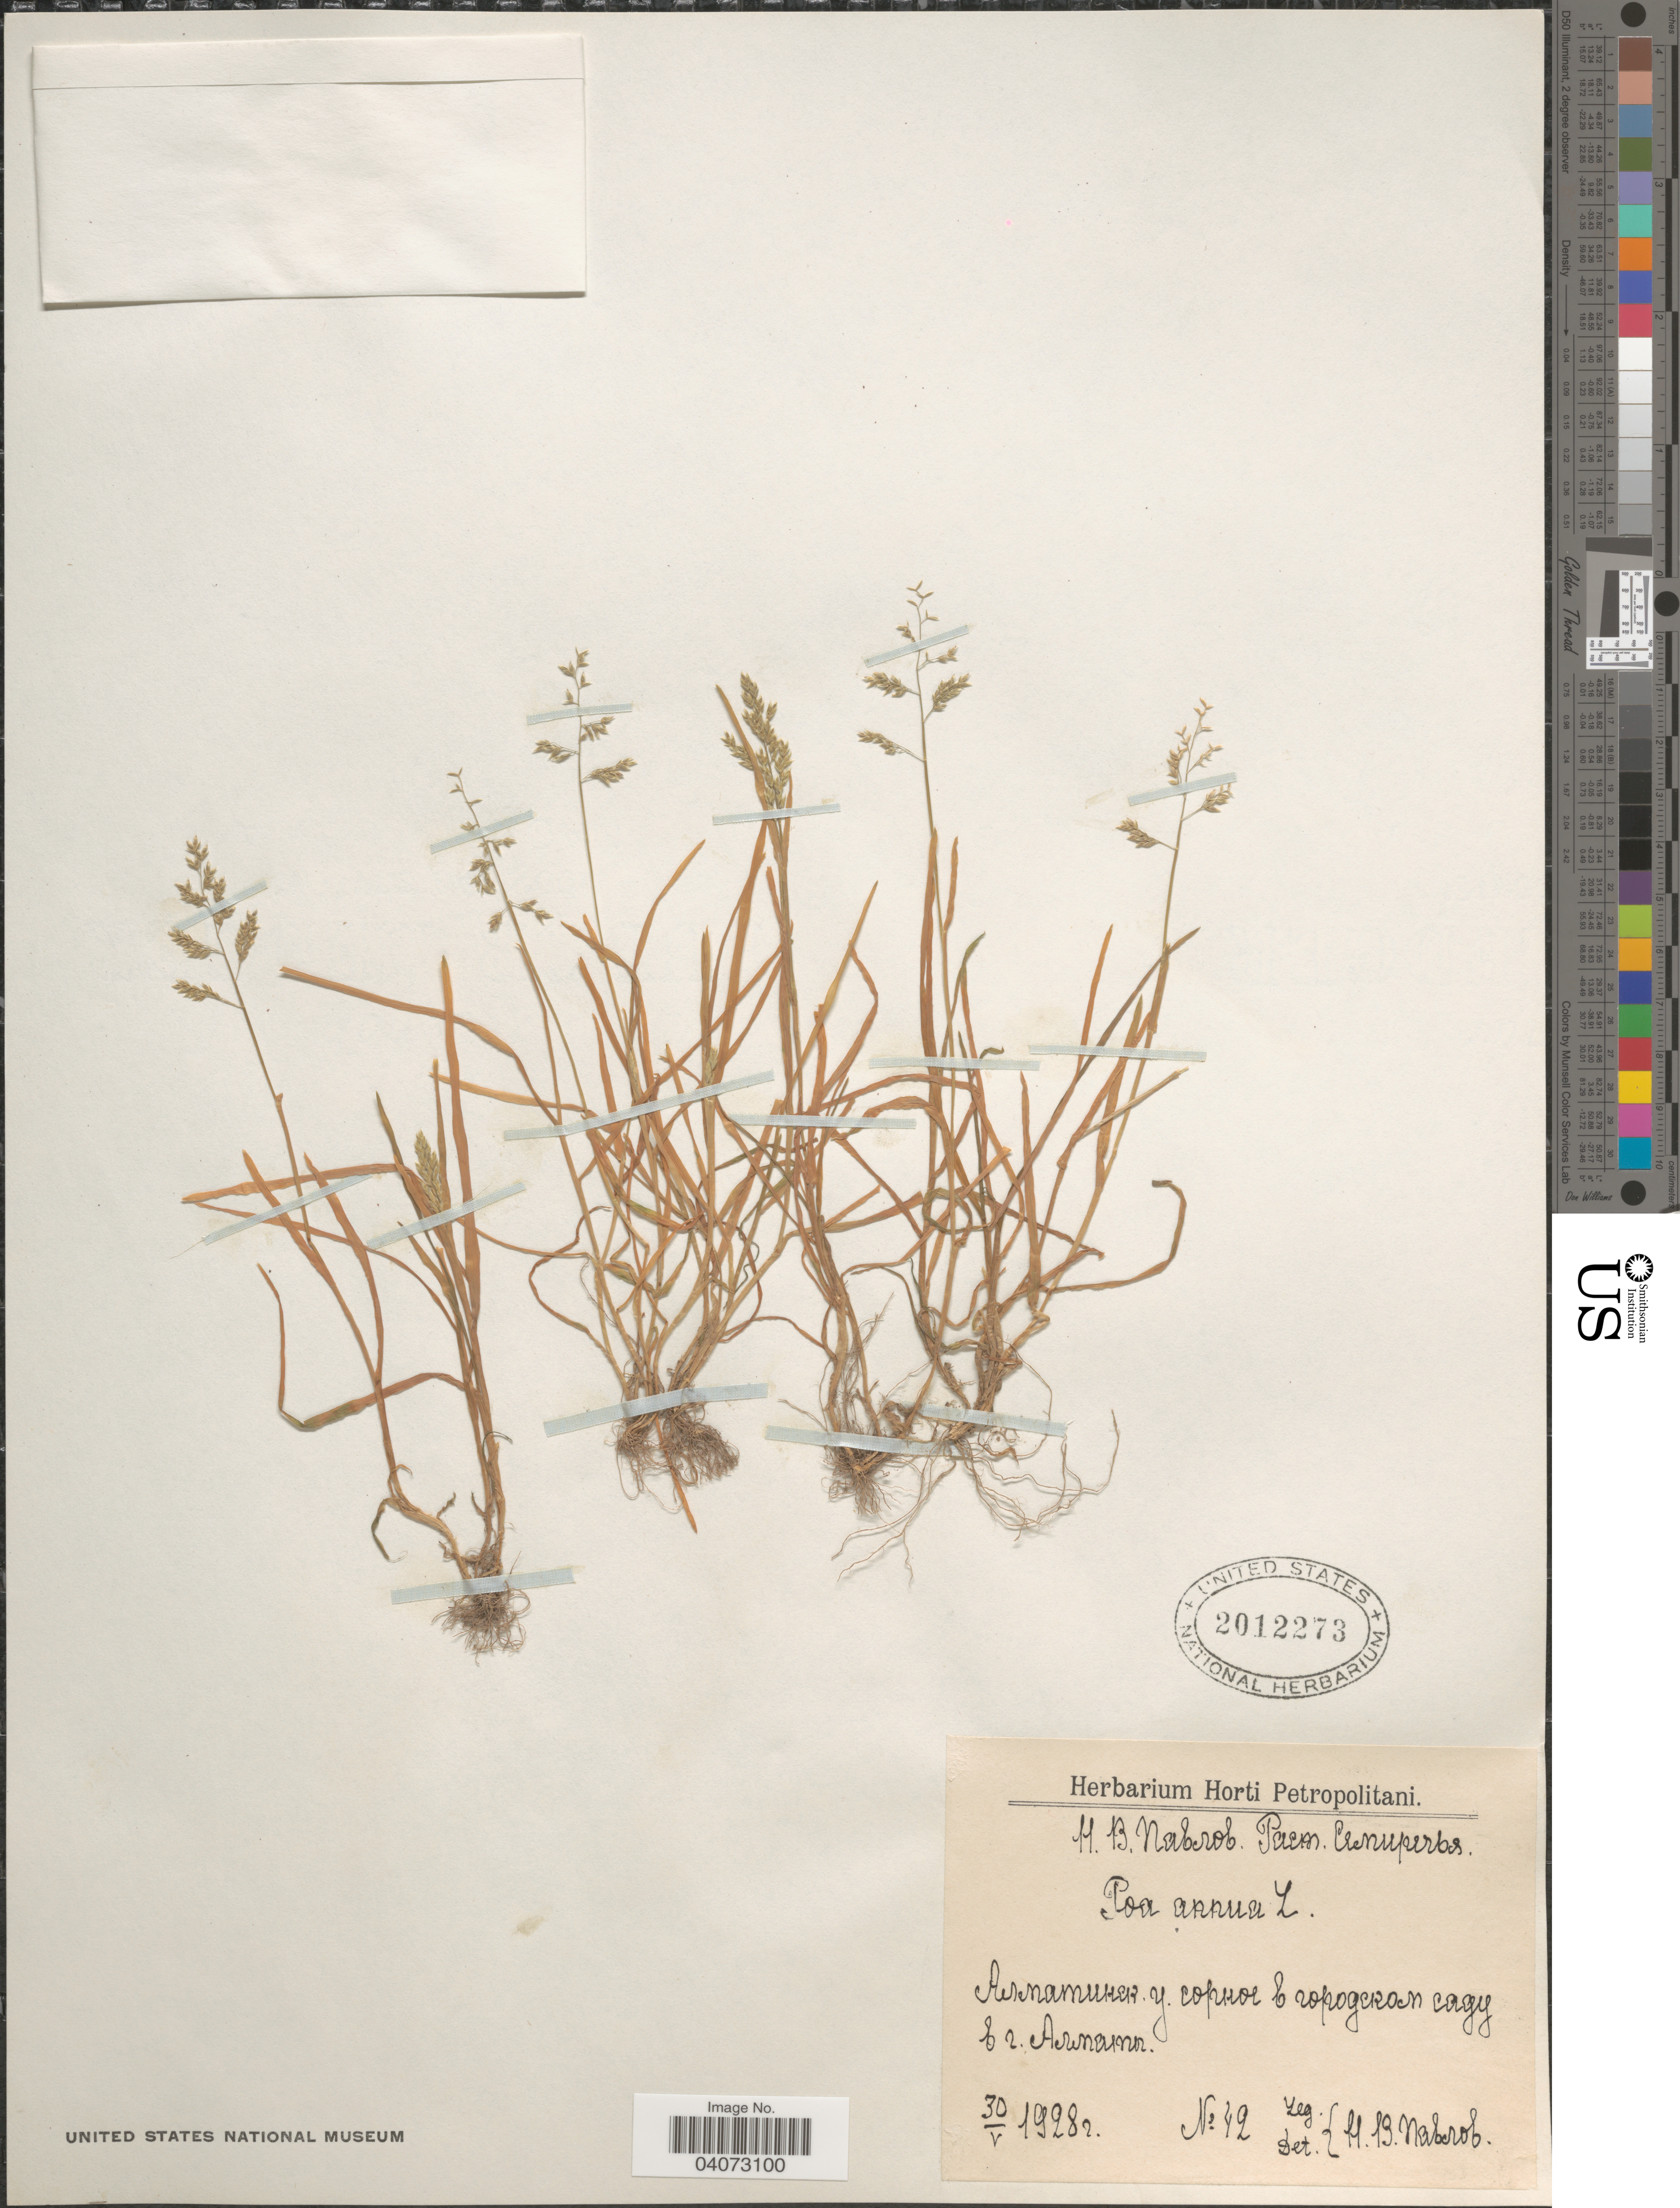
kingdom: Plantae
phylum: Tracheophyta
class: Liliopsida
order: Poales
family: Poaceae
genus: Poa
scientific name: Poa annua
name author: L.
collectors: N. Pavlov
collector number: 42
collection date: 1928-05-30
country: Kazakhstan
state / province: Almaty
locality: Almaty, city garden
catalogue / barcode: US 2012273